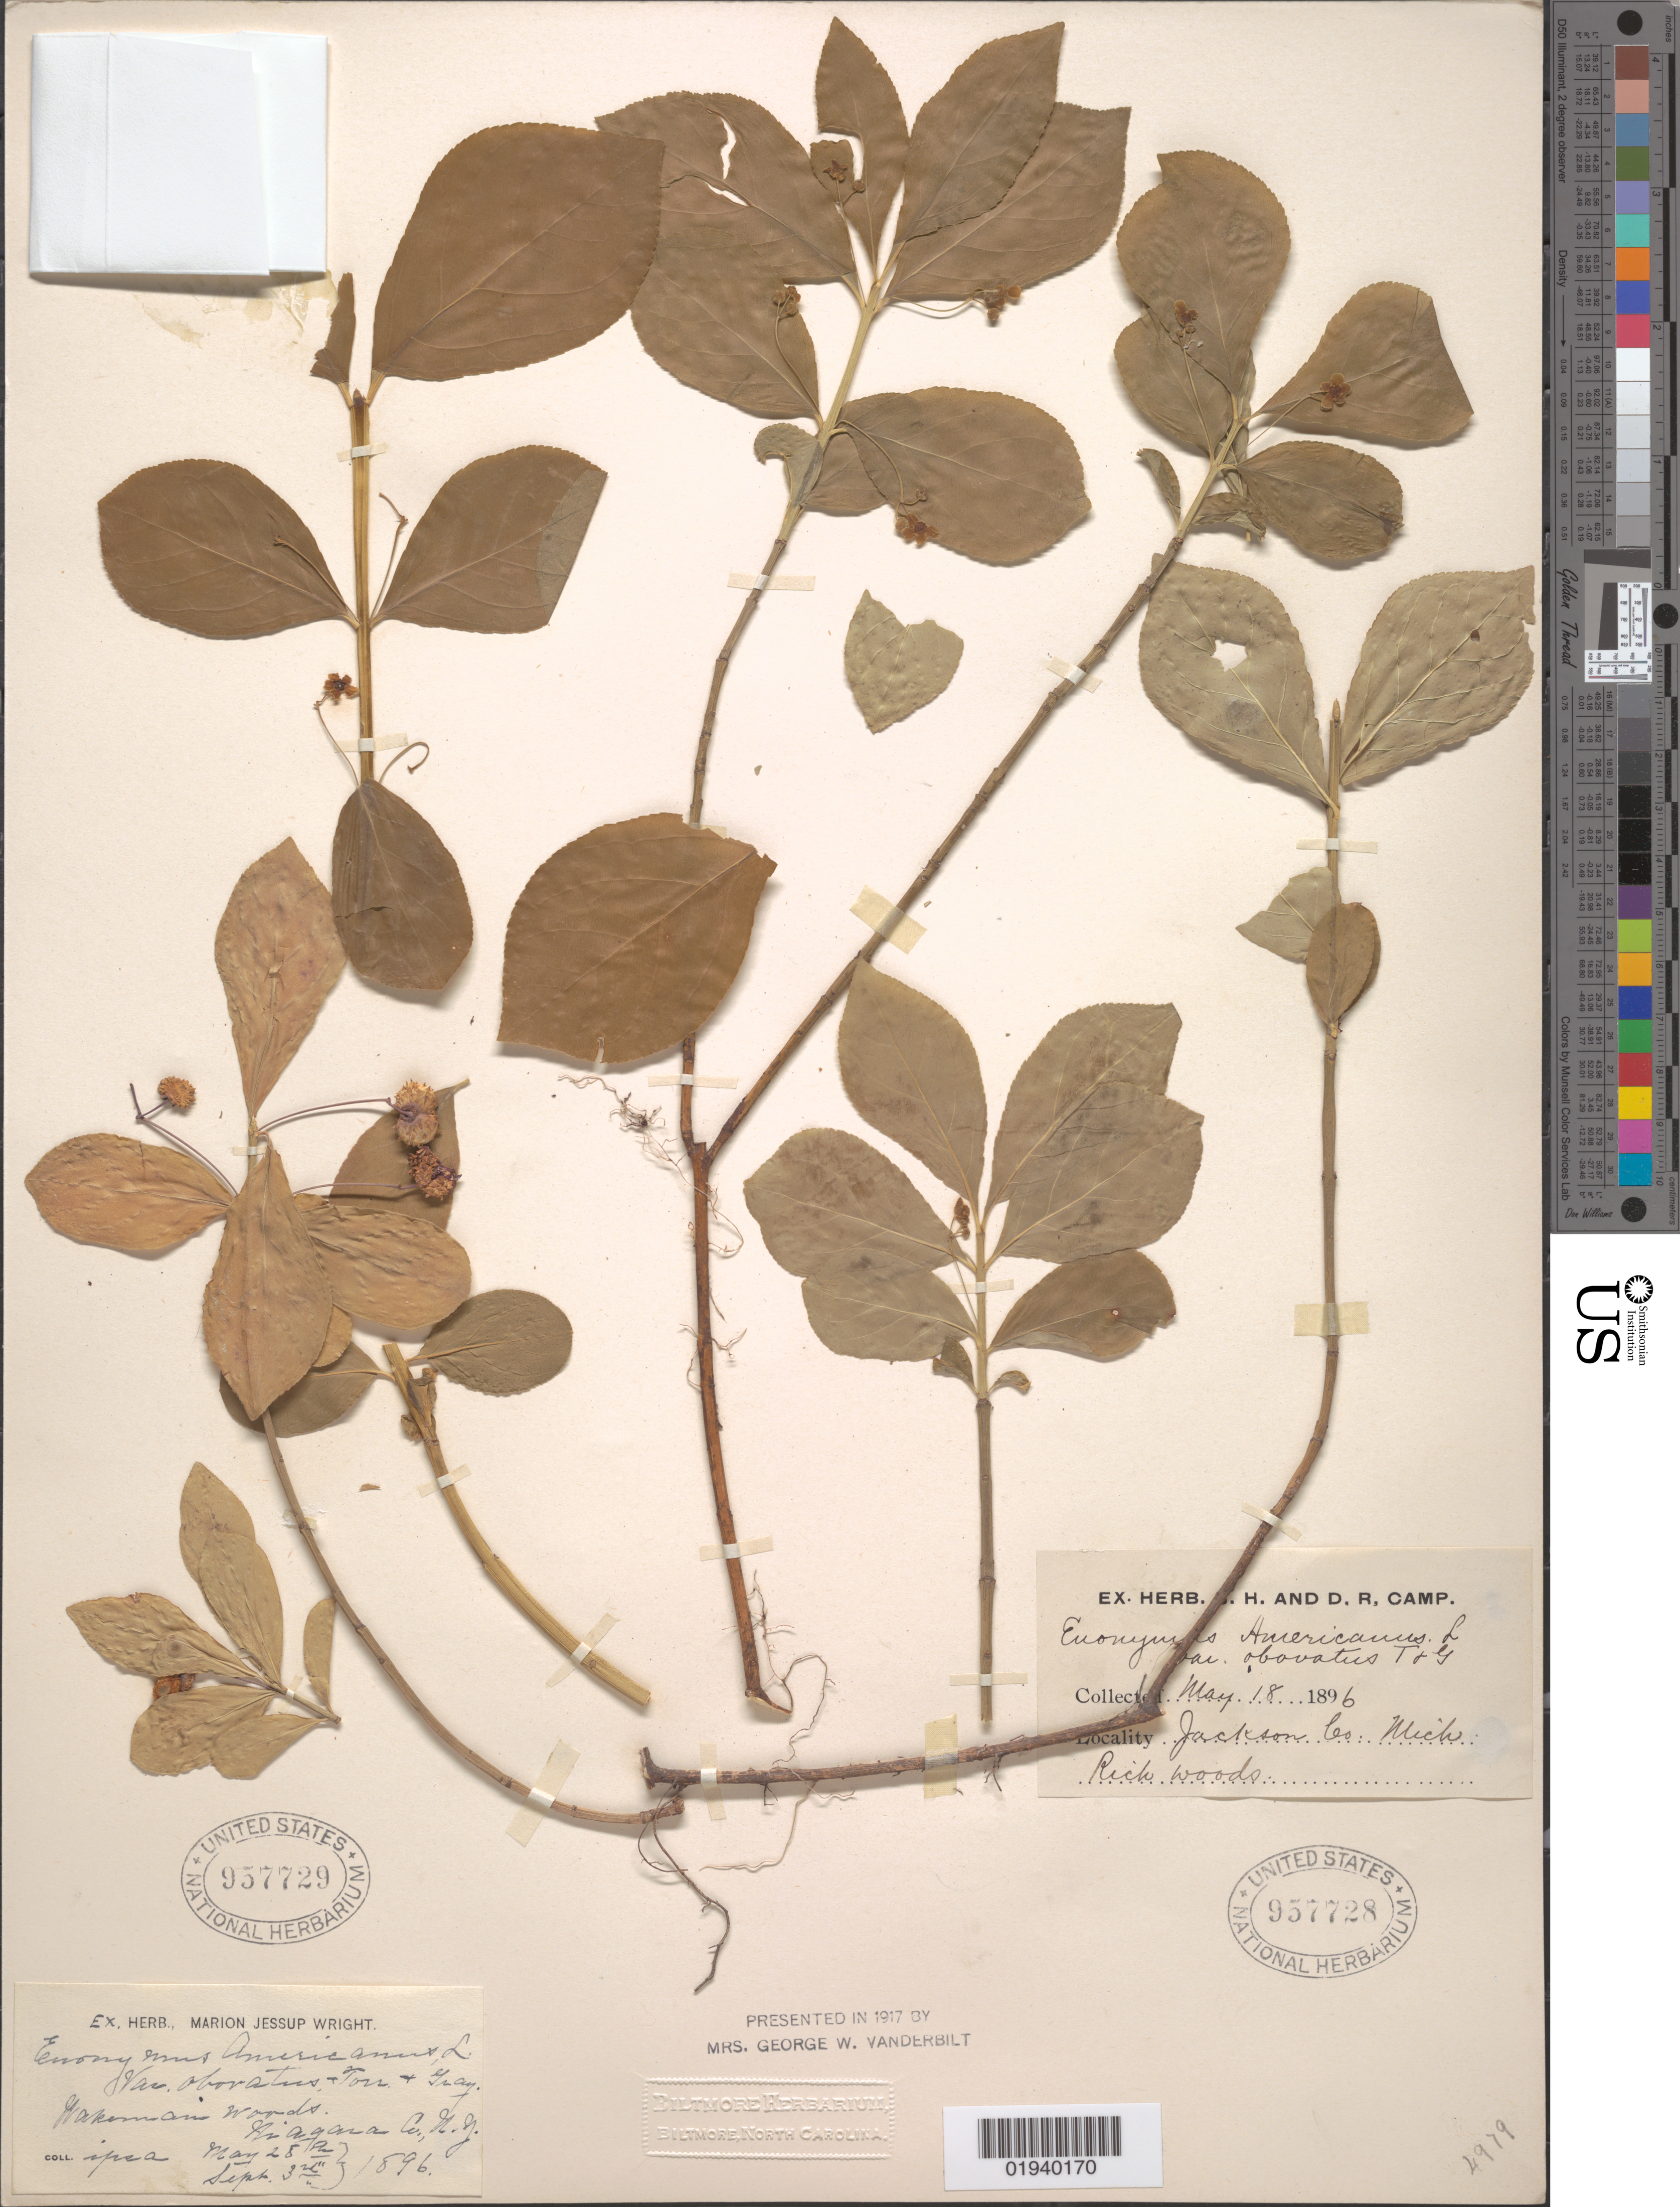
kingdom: Plantae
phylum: Tracheophyta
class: Magnoliopsida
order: Celastrales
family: Celastraceae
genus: Euonymus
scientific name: Euonymus americanus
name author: L.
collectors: Ex herb. Marion Jessup Wright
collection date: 1896-05-25,1896-09-03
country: United States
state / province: New York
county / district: Niagara County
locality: Wakeman's Woods [?]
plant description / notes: Mounted on same sheet as US# 957728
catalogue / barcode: US 957729-2